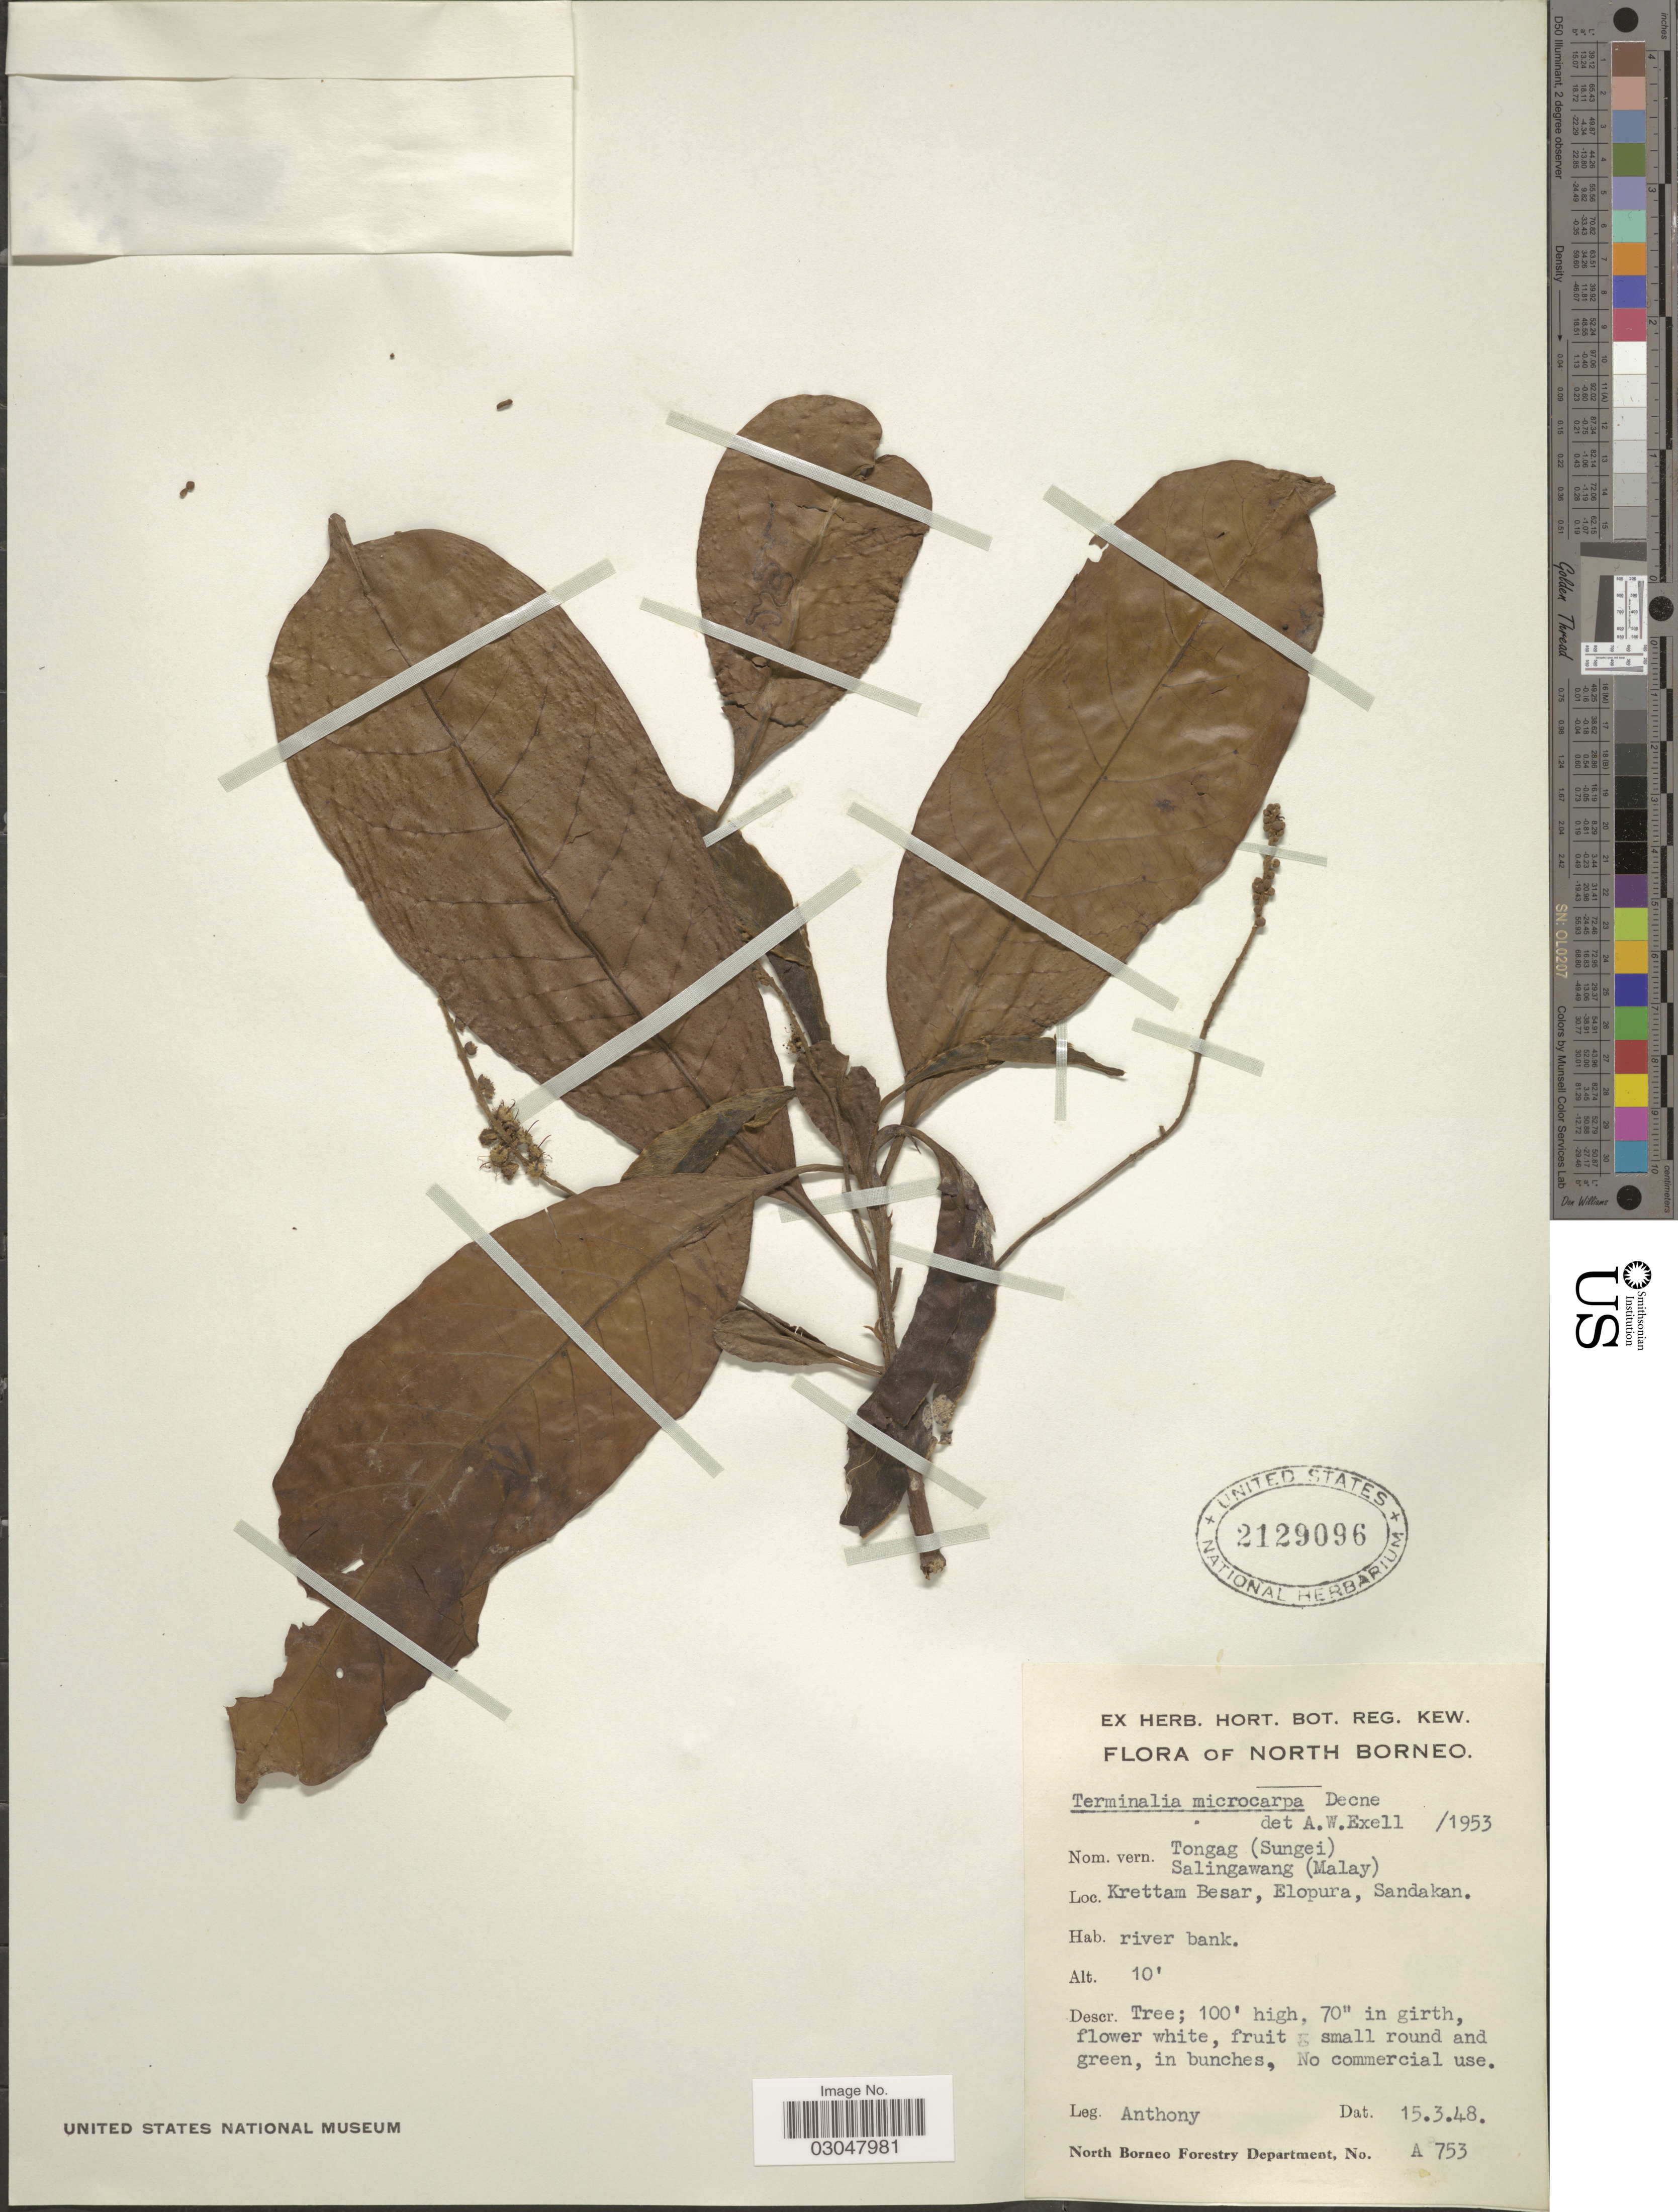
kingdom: Plantae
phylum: Tracheophyta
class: Magnoliopsida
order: Myrtales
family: Combretaceae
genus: Terminalia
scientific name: Terminalia microcarpa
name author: Decne.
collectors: Anthony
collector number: A753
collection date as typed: Transcribed d/m/y: 15/3/48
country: Malaysia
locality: North Borneo. Krettam Besar, Elopura, Sandakan.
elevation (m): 3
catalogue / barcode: US 2129096